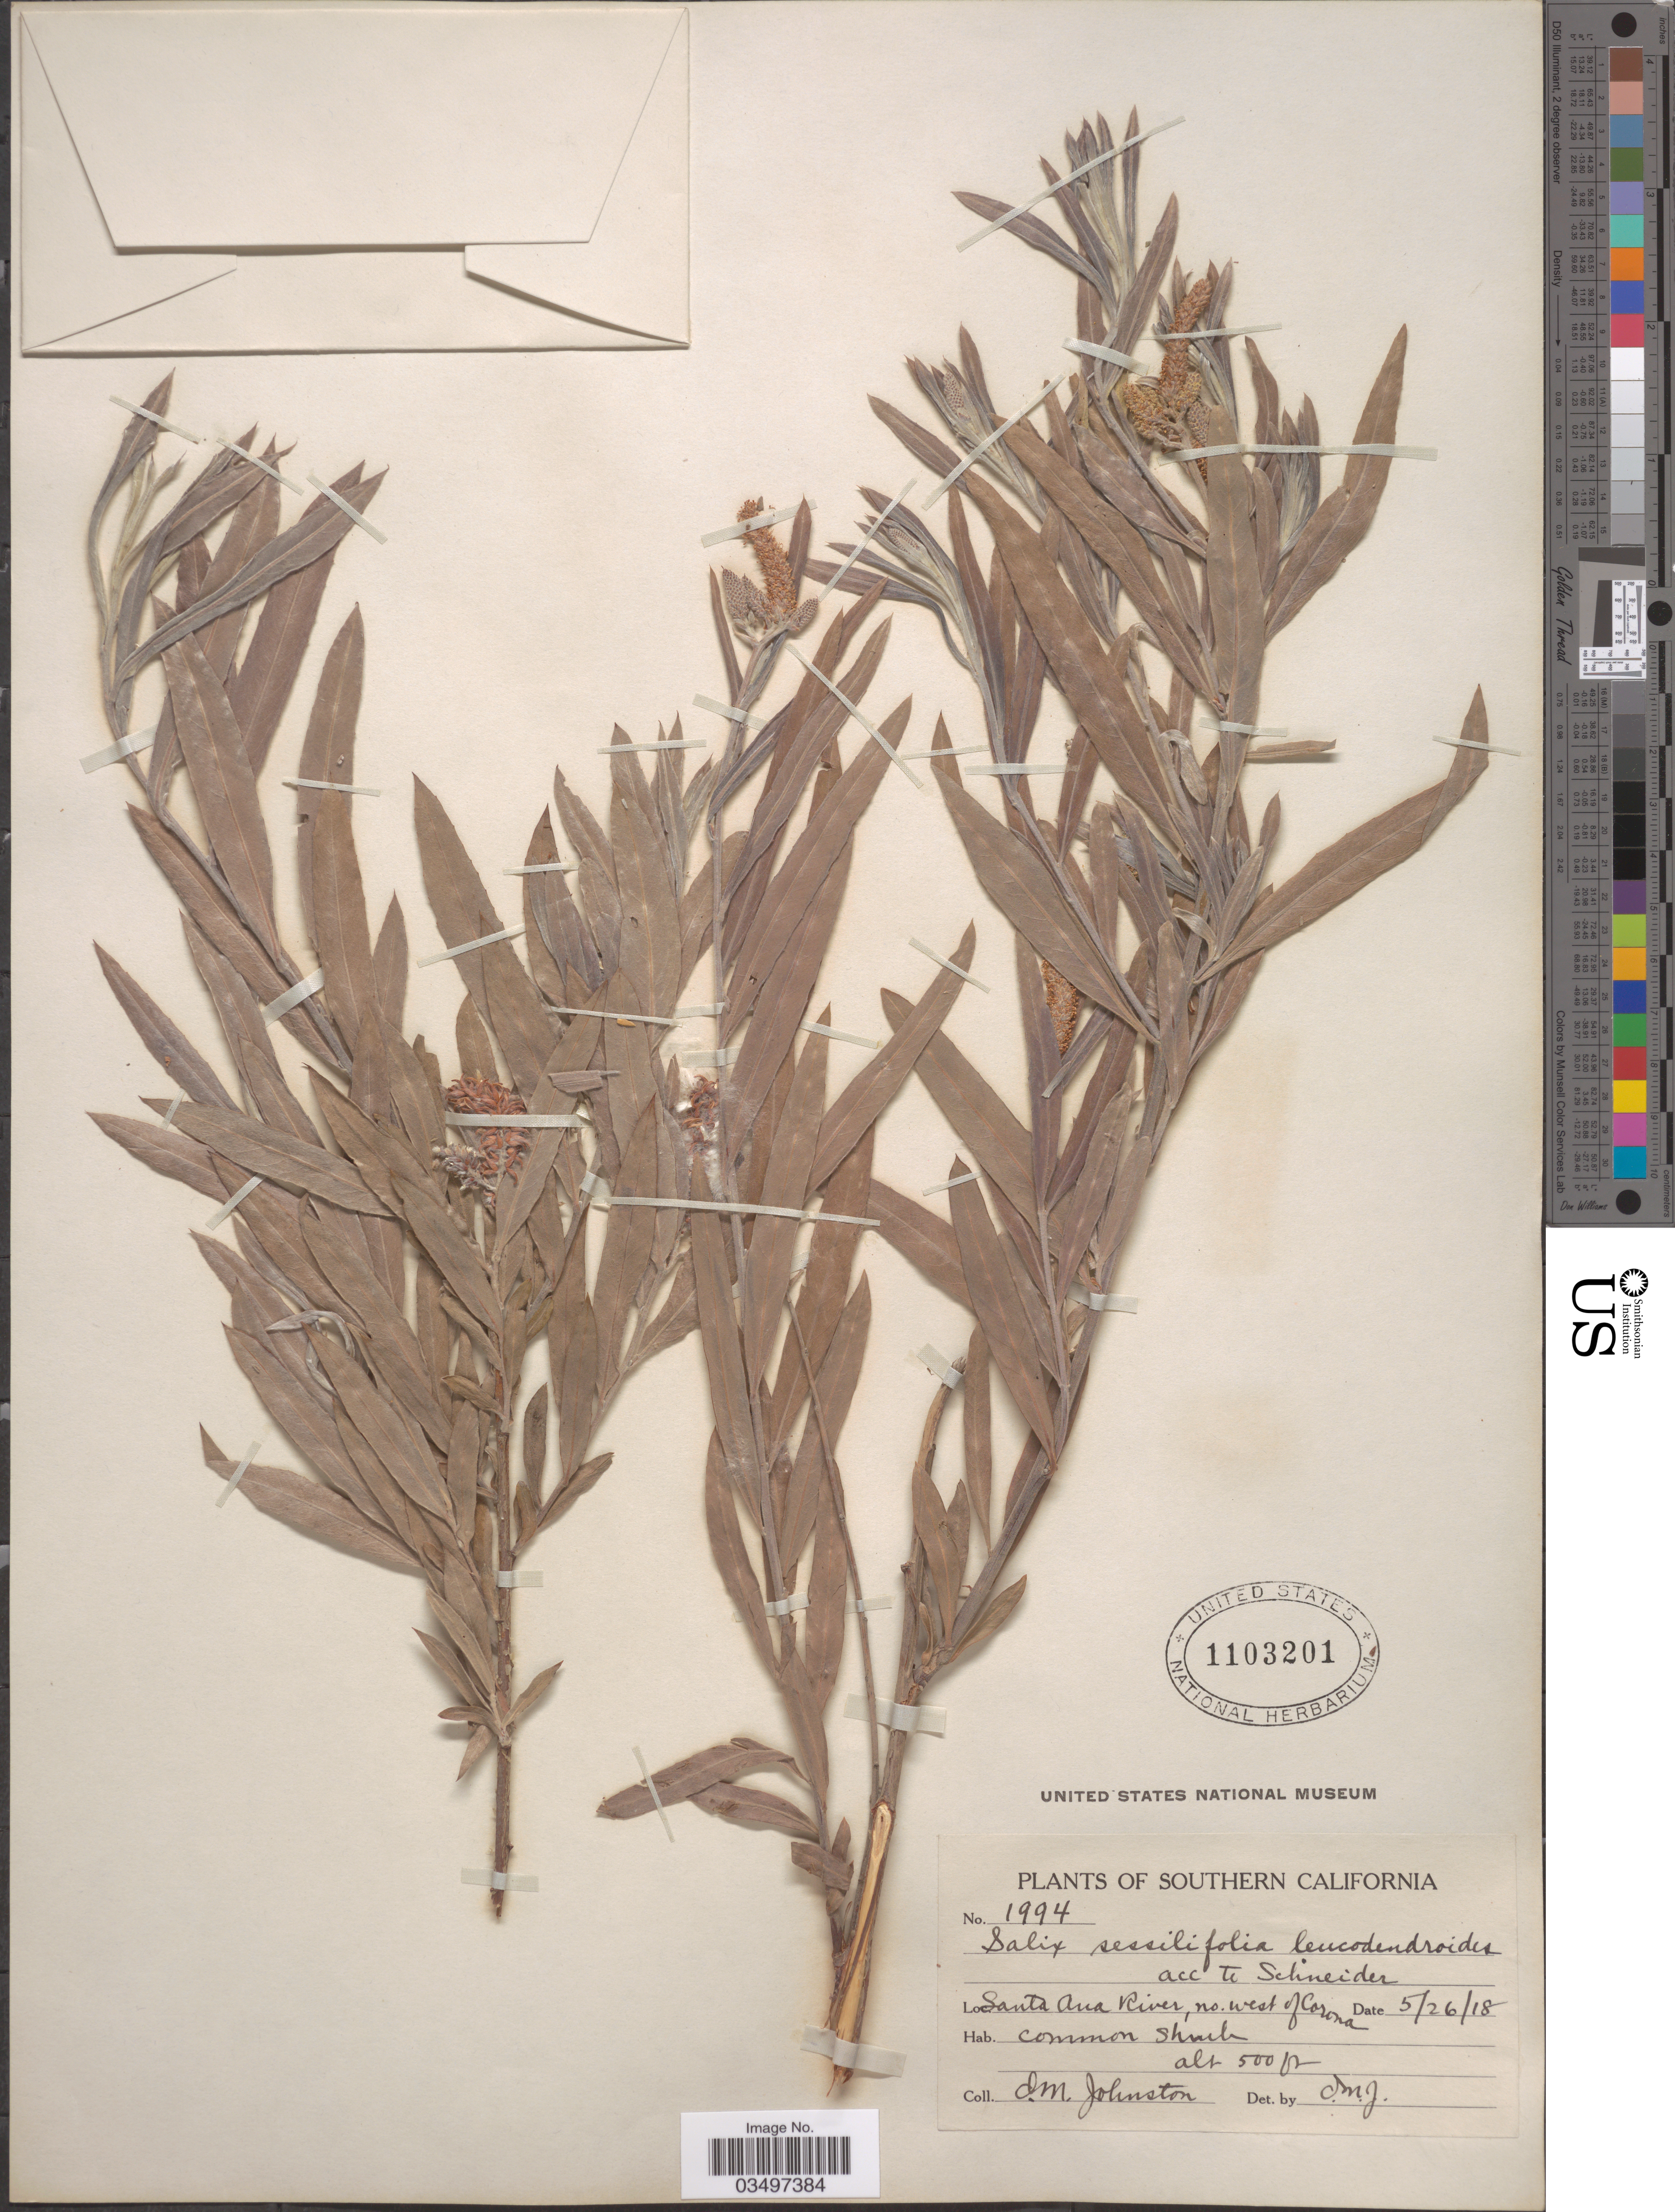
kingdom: Plantae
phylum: Tracheophyta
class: Magnoliopsida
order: Malpighiales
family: Salicaceae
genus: Salix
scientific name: Salix hindsiana var. leucodendroides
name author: (Rowlee) C.R. Ball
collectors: I.M. Johnston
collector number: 1994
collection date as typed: Transcribed d/m/y: 26/5/18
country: United States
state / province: California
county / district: Riverside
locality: Southern California. Santa Ana River, no. west of Corona.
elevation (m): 152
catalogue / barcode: US 1103201